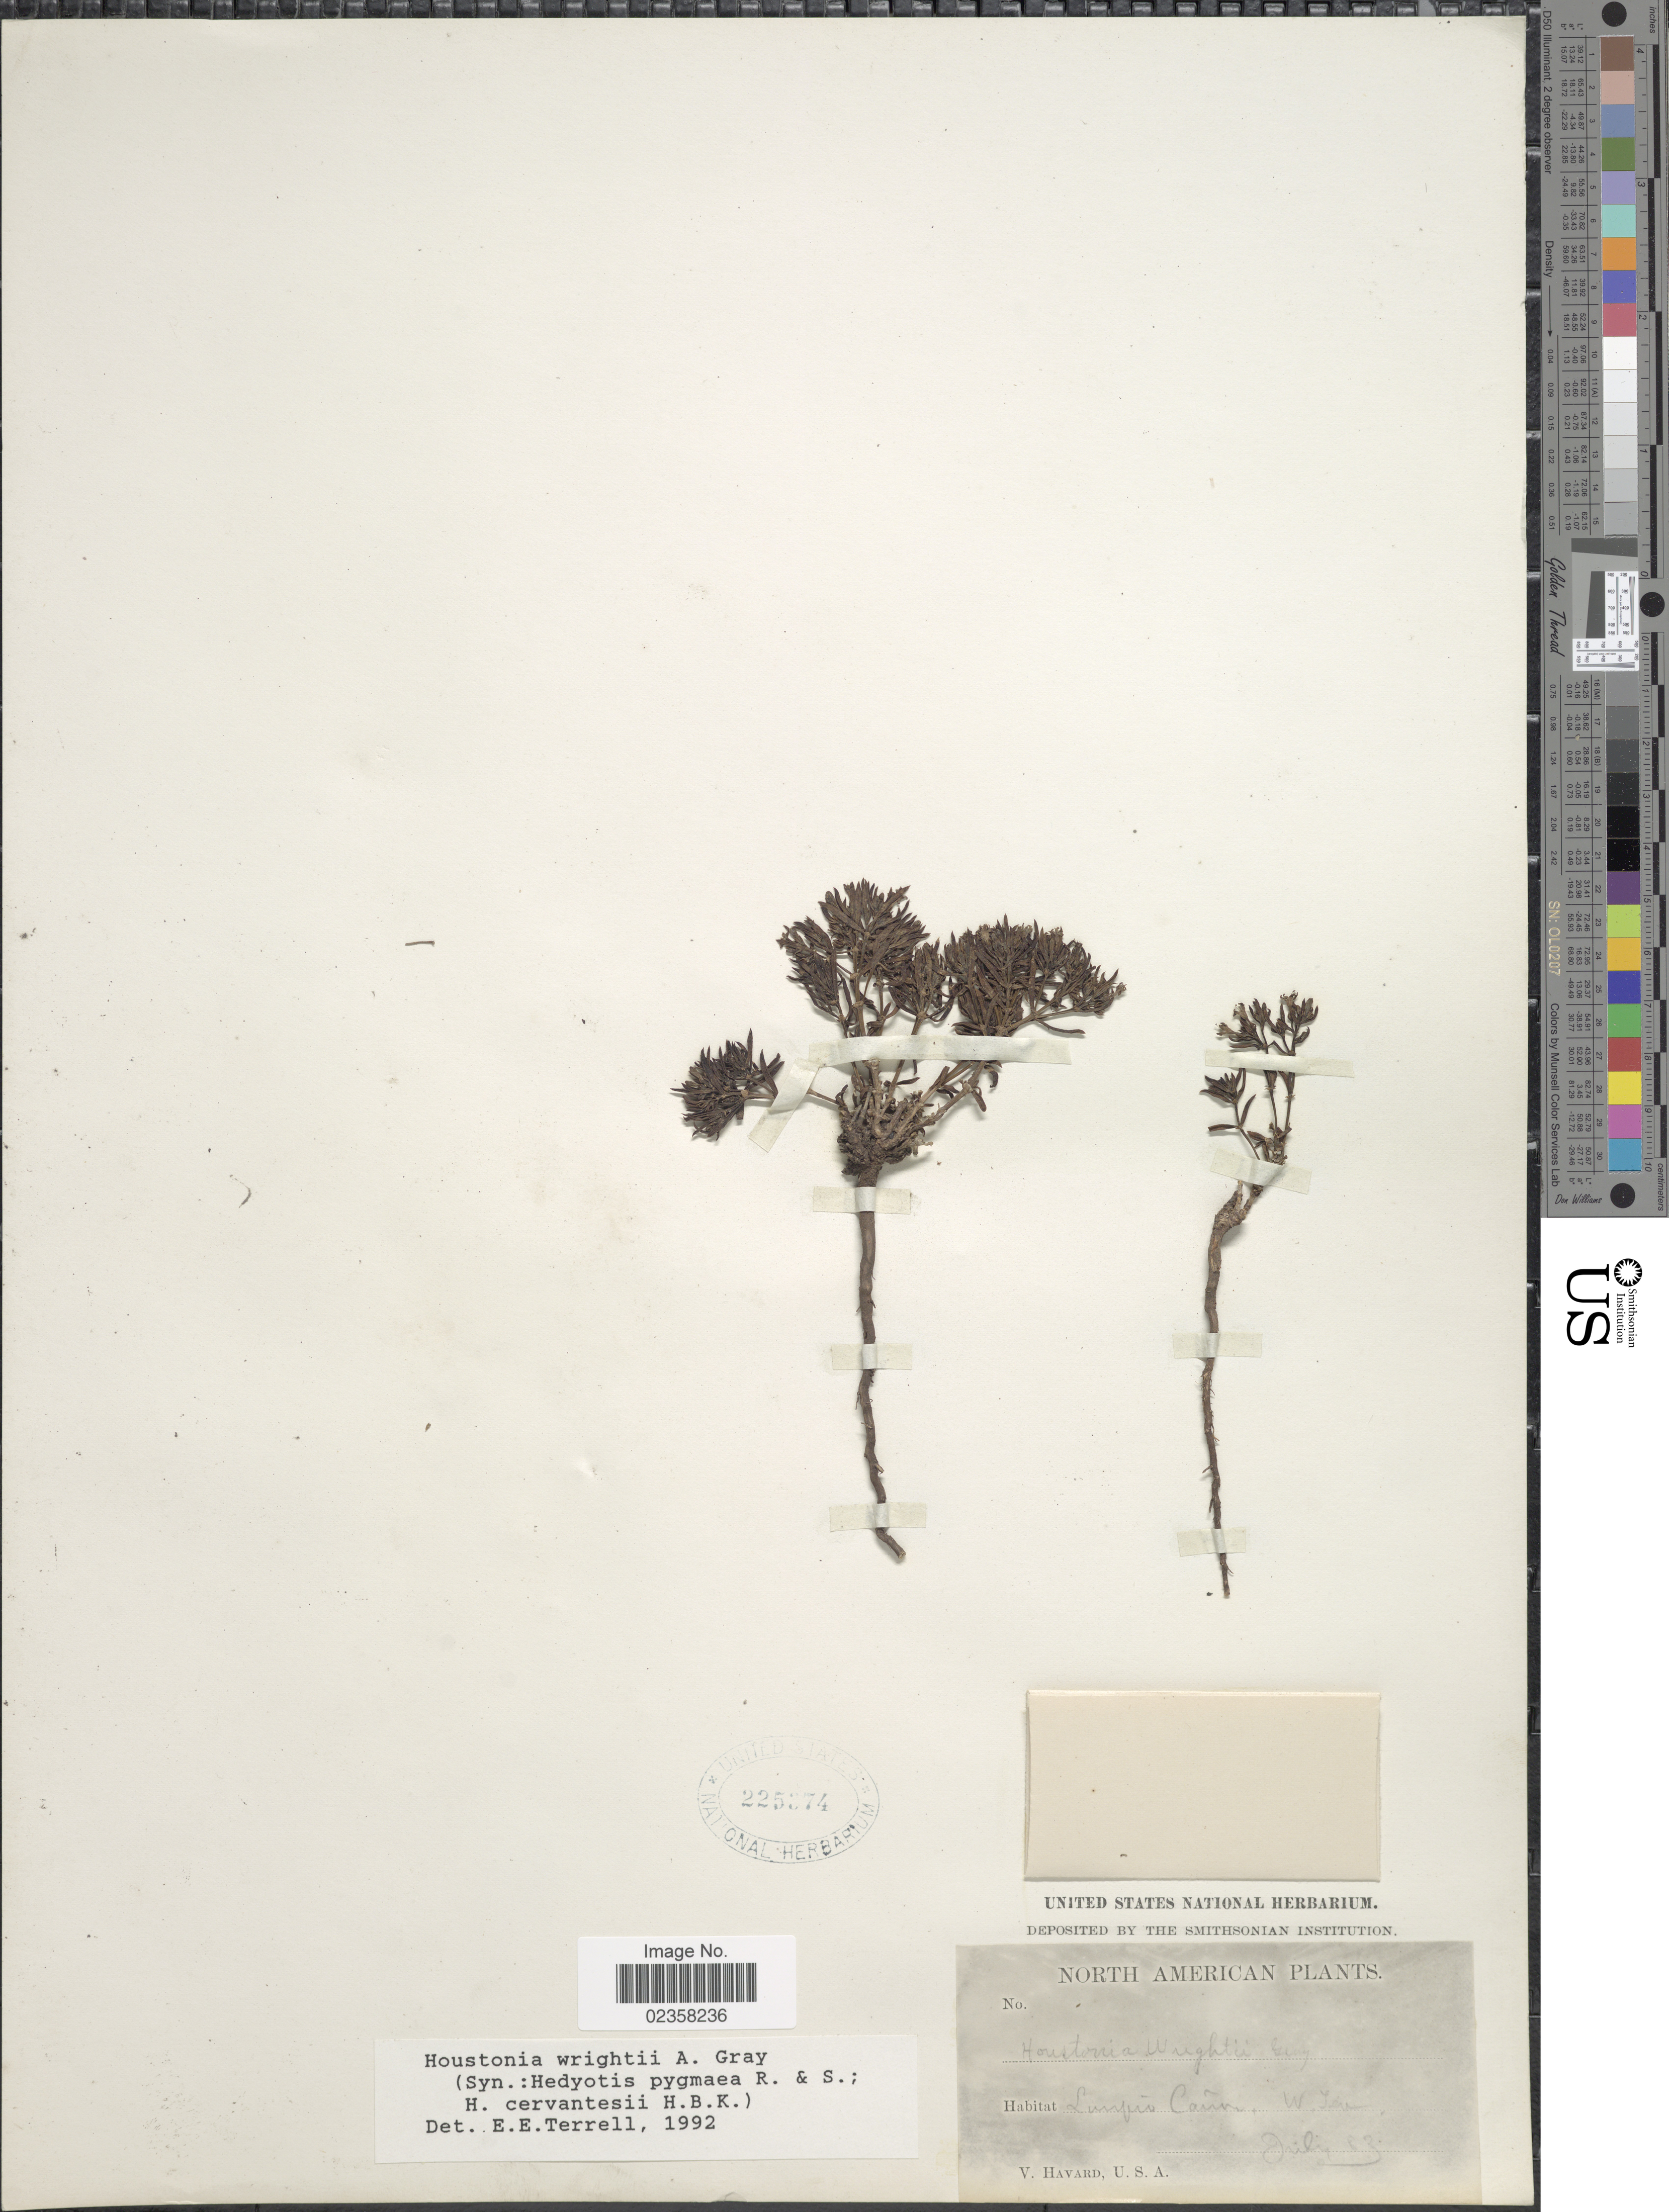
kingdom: Plantae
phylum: Tracheophyta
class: Magnoliopsida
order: Gentianales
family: Rubiaceae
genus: Houstonia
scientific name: Houstonia wrightii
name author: (A. Gray) A. Gray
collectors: V. Havard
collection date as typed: Transcribed d/m/y: /7/83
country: United States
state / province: Texas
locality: Limpia Cañon, W. Tex.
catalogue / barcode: US 225374